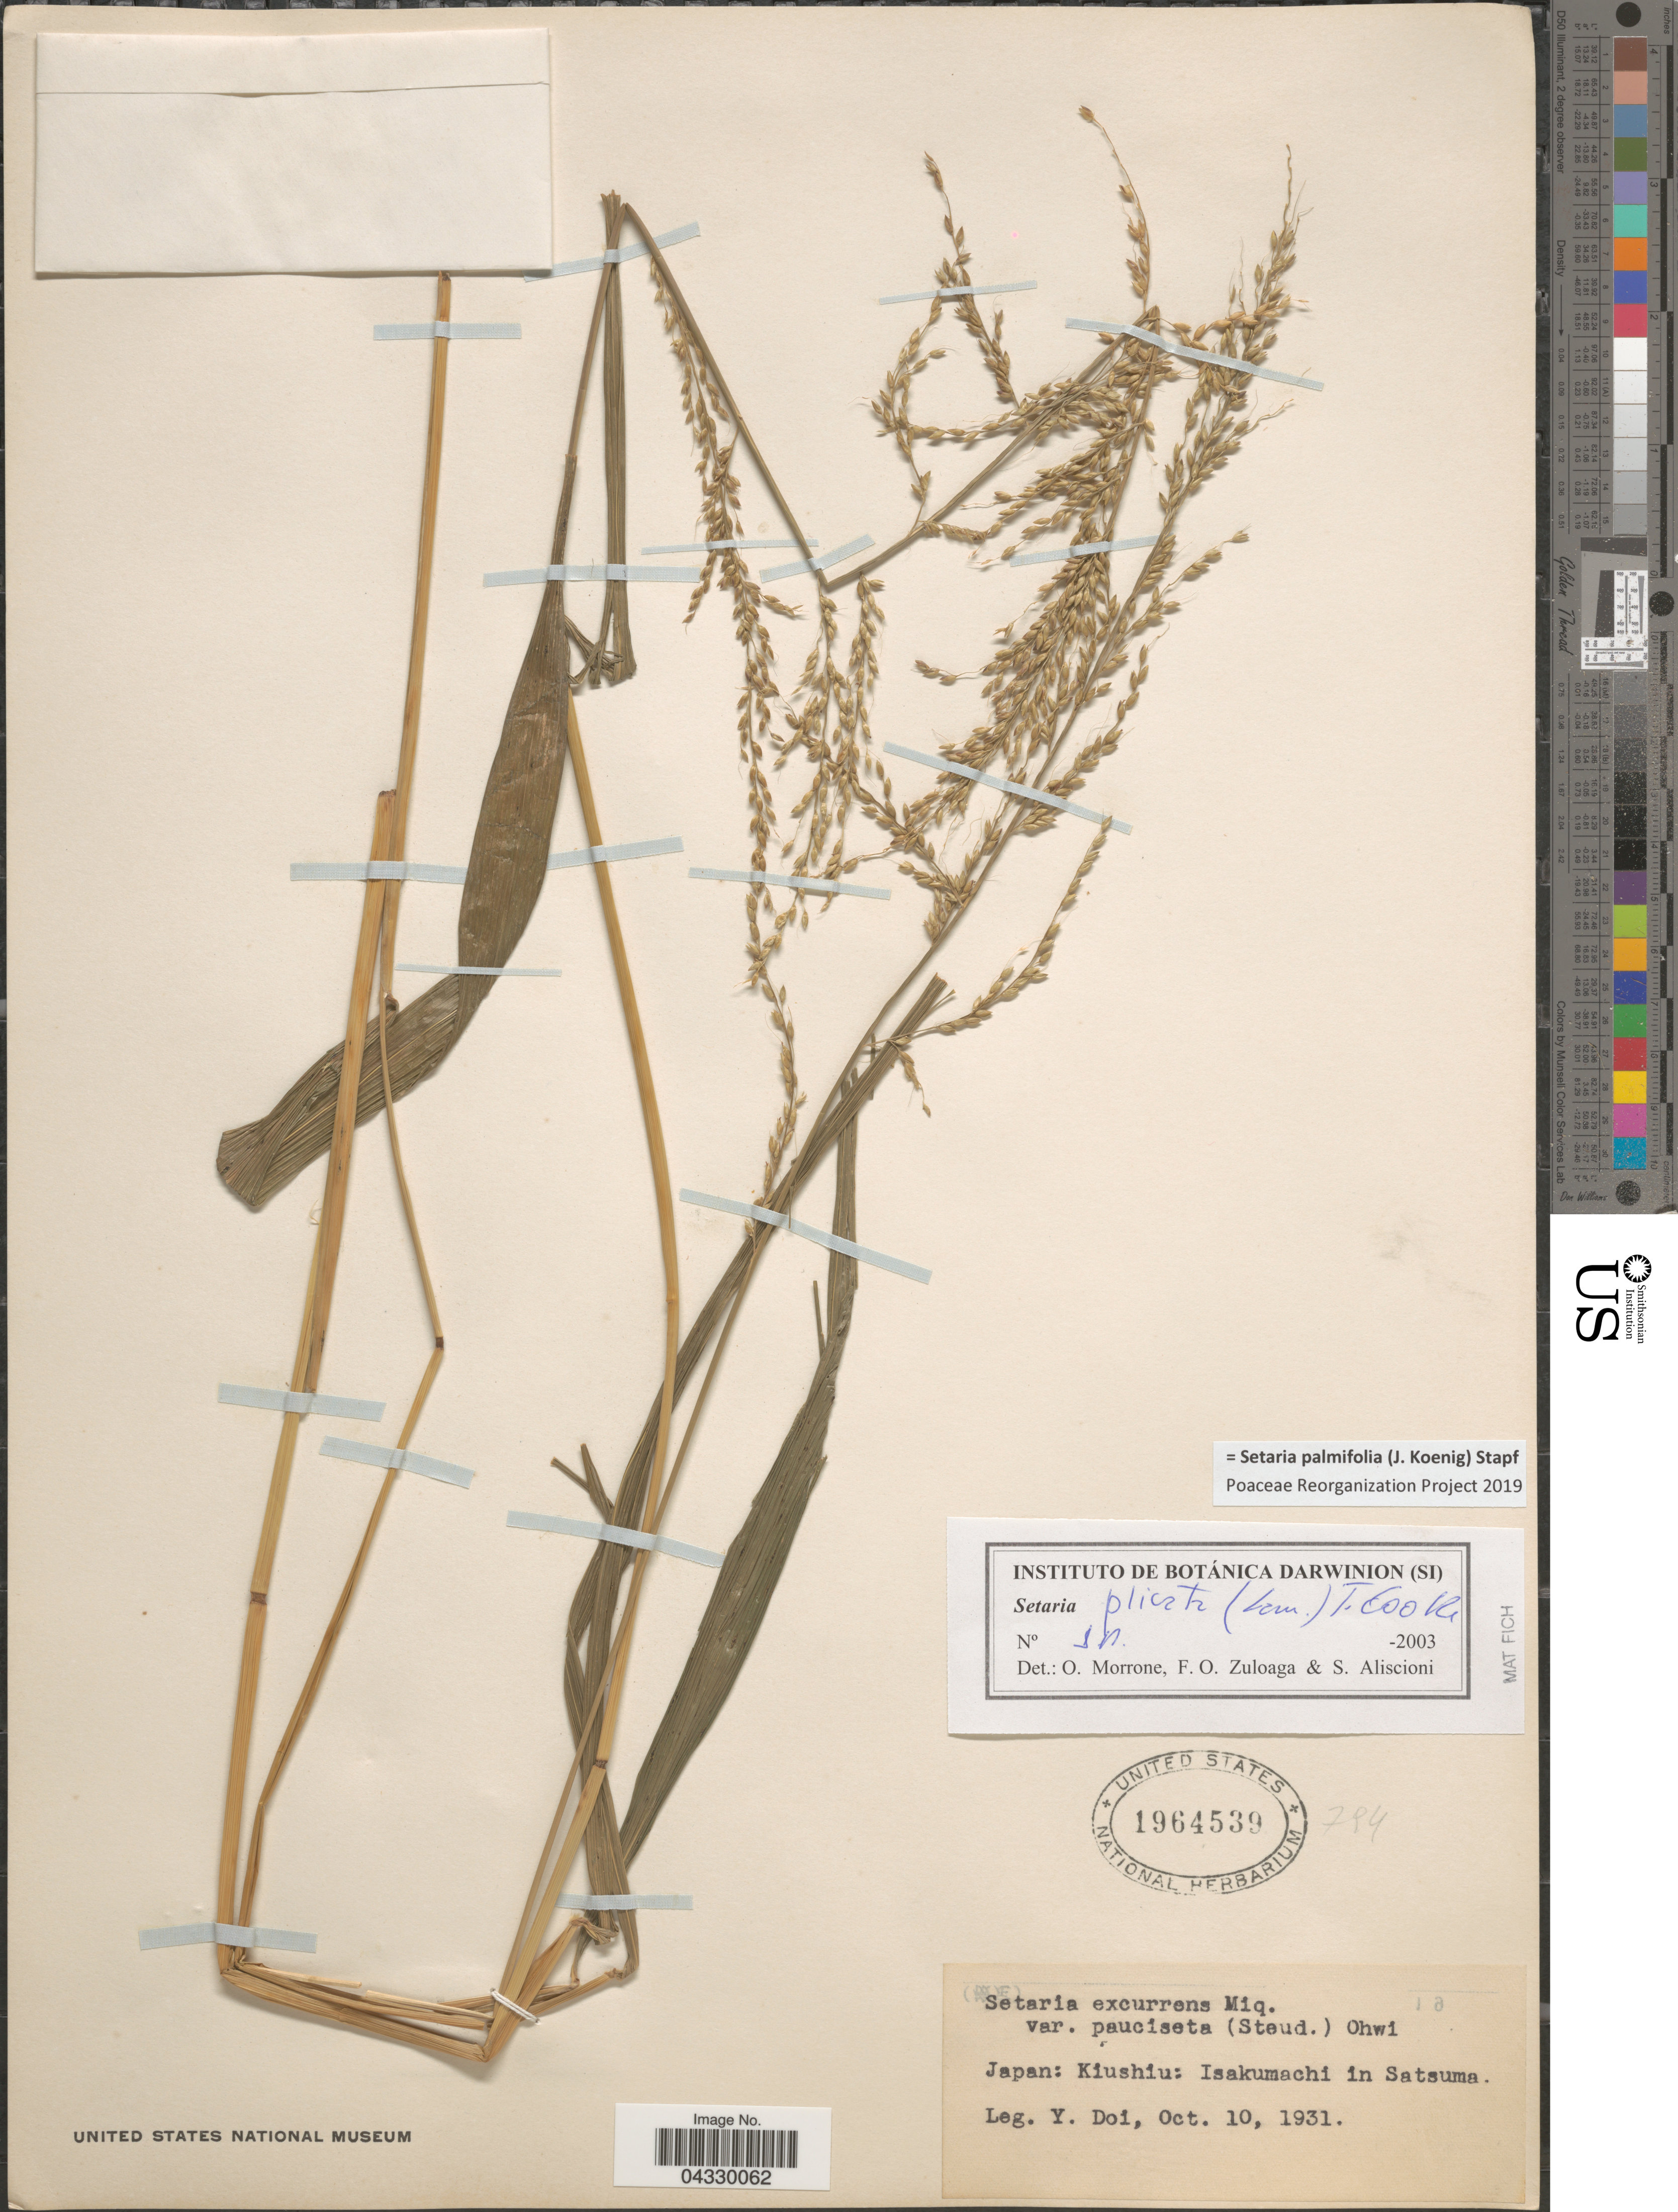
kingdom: Plantae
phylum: Tracheophyta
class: Liliopsida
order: Poales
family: Poaceae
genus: Setaria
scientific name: Setaria palmifolia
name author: (J. Koenig) Stapf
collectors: Y. Doi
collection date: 1931-10-10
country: Japan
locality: Kiushiu: Isakumachi in Satsuma.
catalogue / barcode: US 1964539